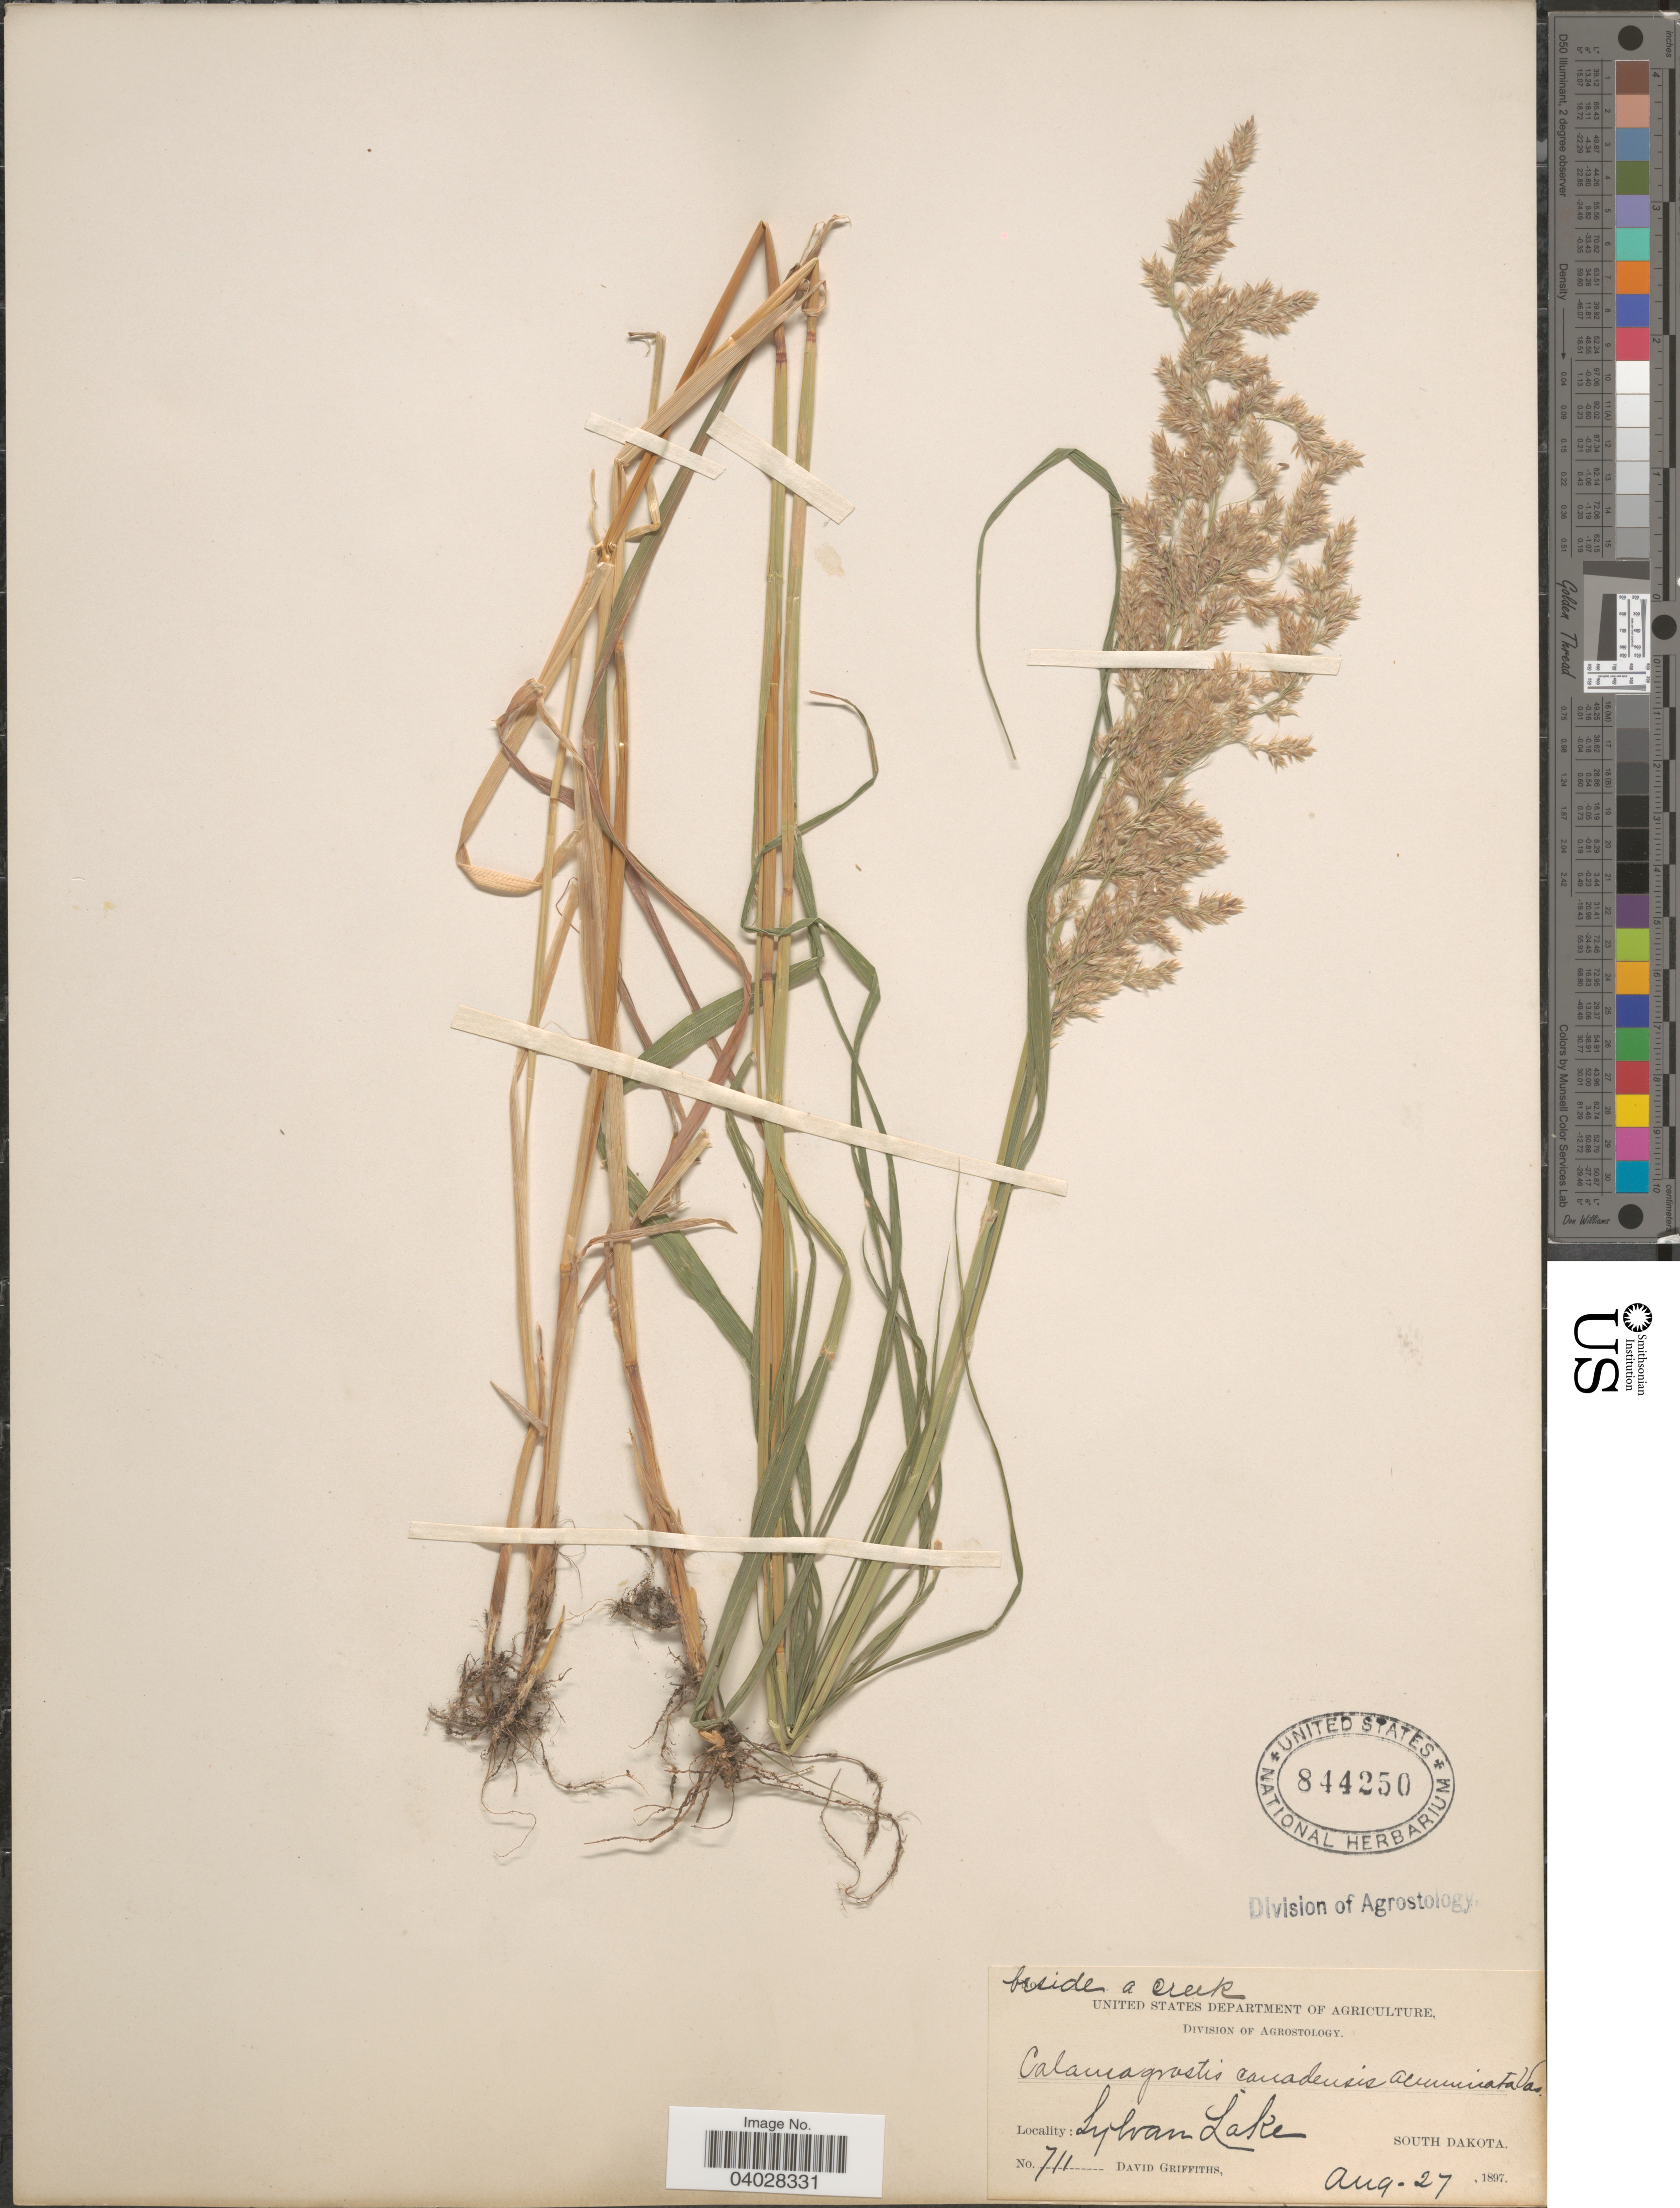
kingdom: Plantae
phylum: Tracheophyta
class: Liliopsida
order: Poales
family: Poaceae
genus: Calamagrostis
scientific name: Calamagrostis canadensis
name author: (Michx.) P. Beauv.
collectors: D. Griffiths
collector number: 711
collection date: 1897-08-27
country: United States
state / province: South Dakota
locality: Sylvan Lake.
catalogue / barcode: US 844250